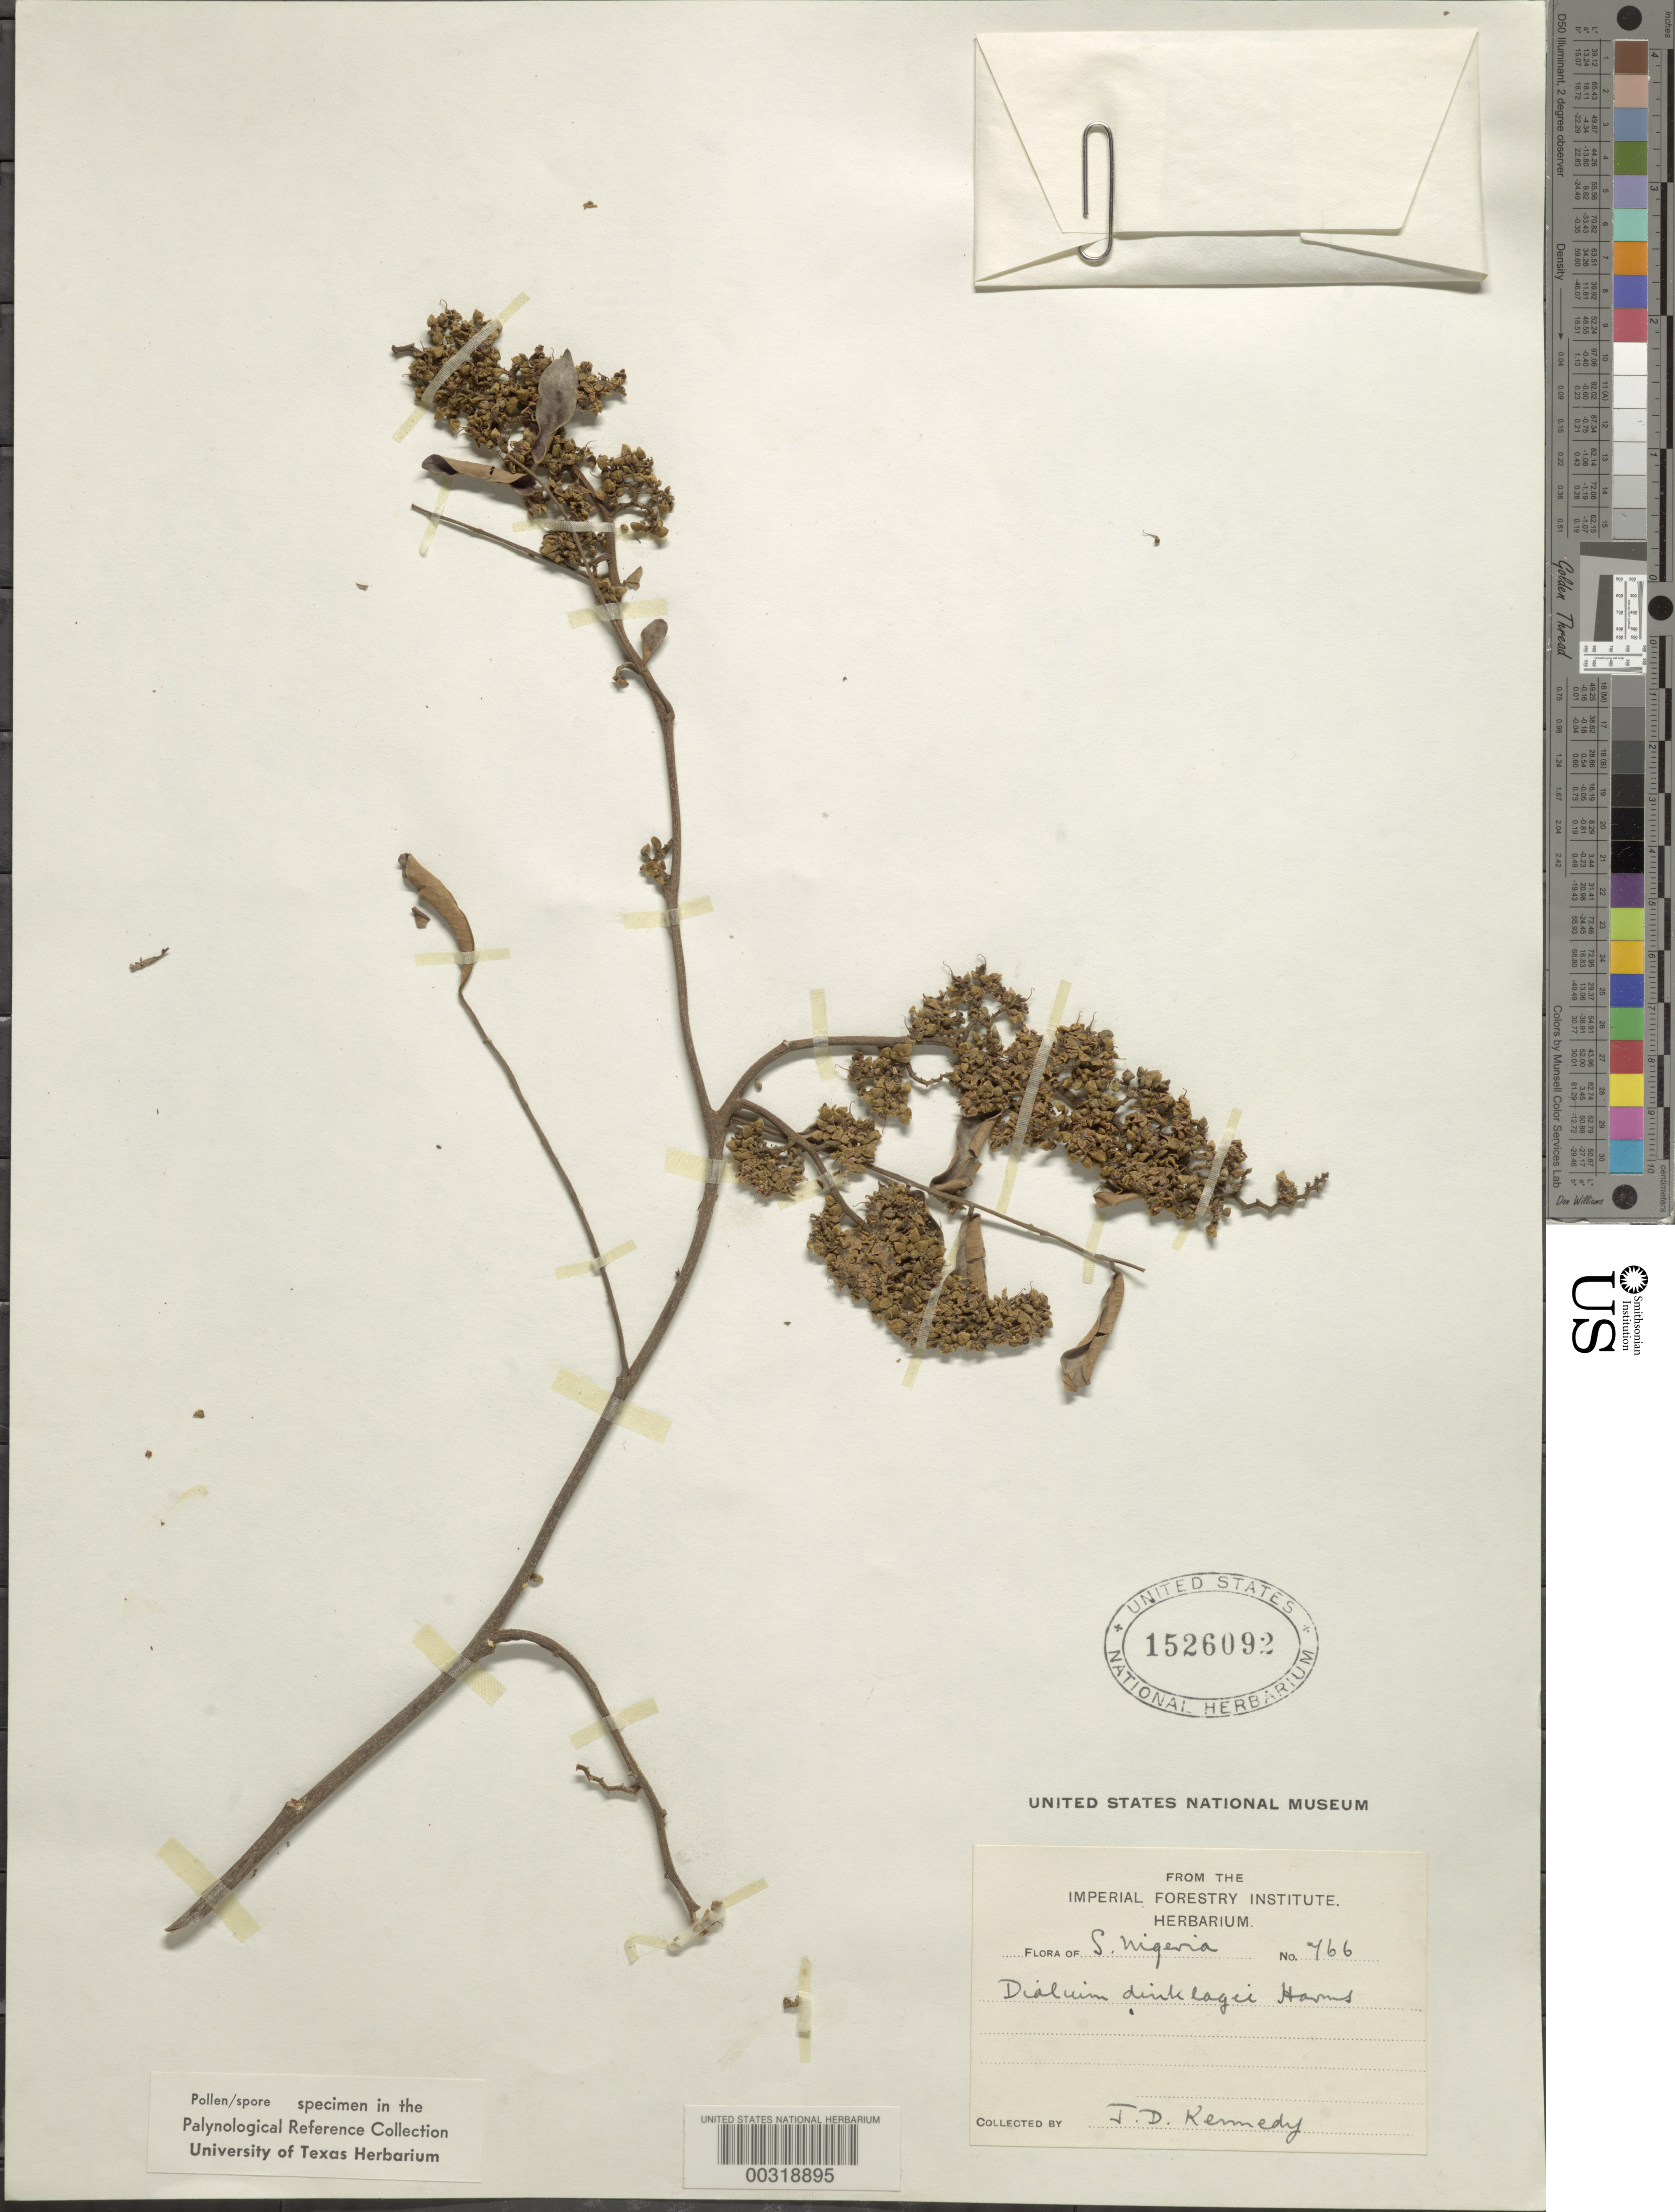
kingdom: Plantae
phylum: Tracheophyta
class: Magnoliopsida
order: Fabales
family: Fabaceae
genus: Dialium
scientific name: Dialium dinklagei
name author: Harms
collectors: J. D. Kennedy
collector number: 466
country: Nigeria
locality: S nigeria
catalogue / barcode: US 1526092